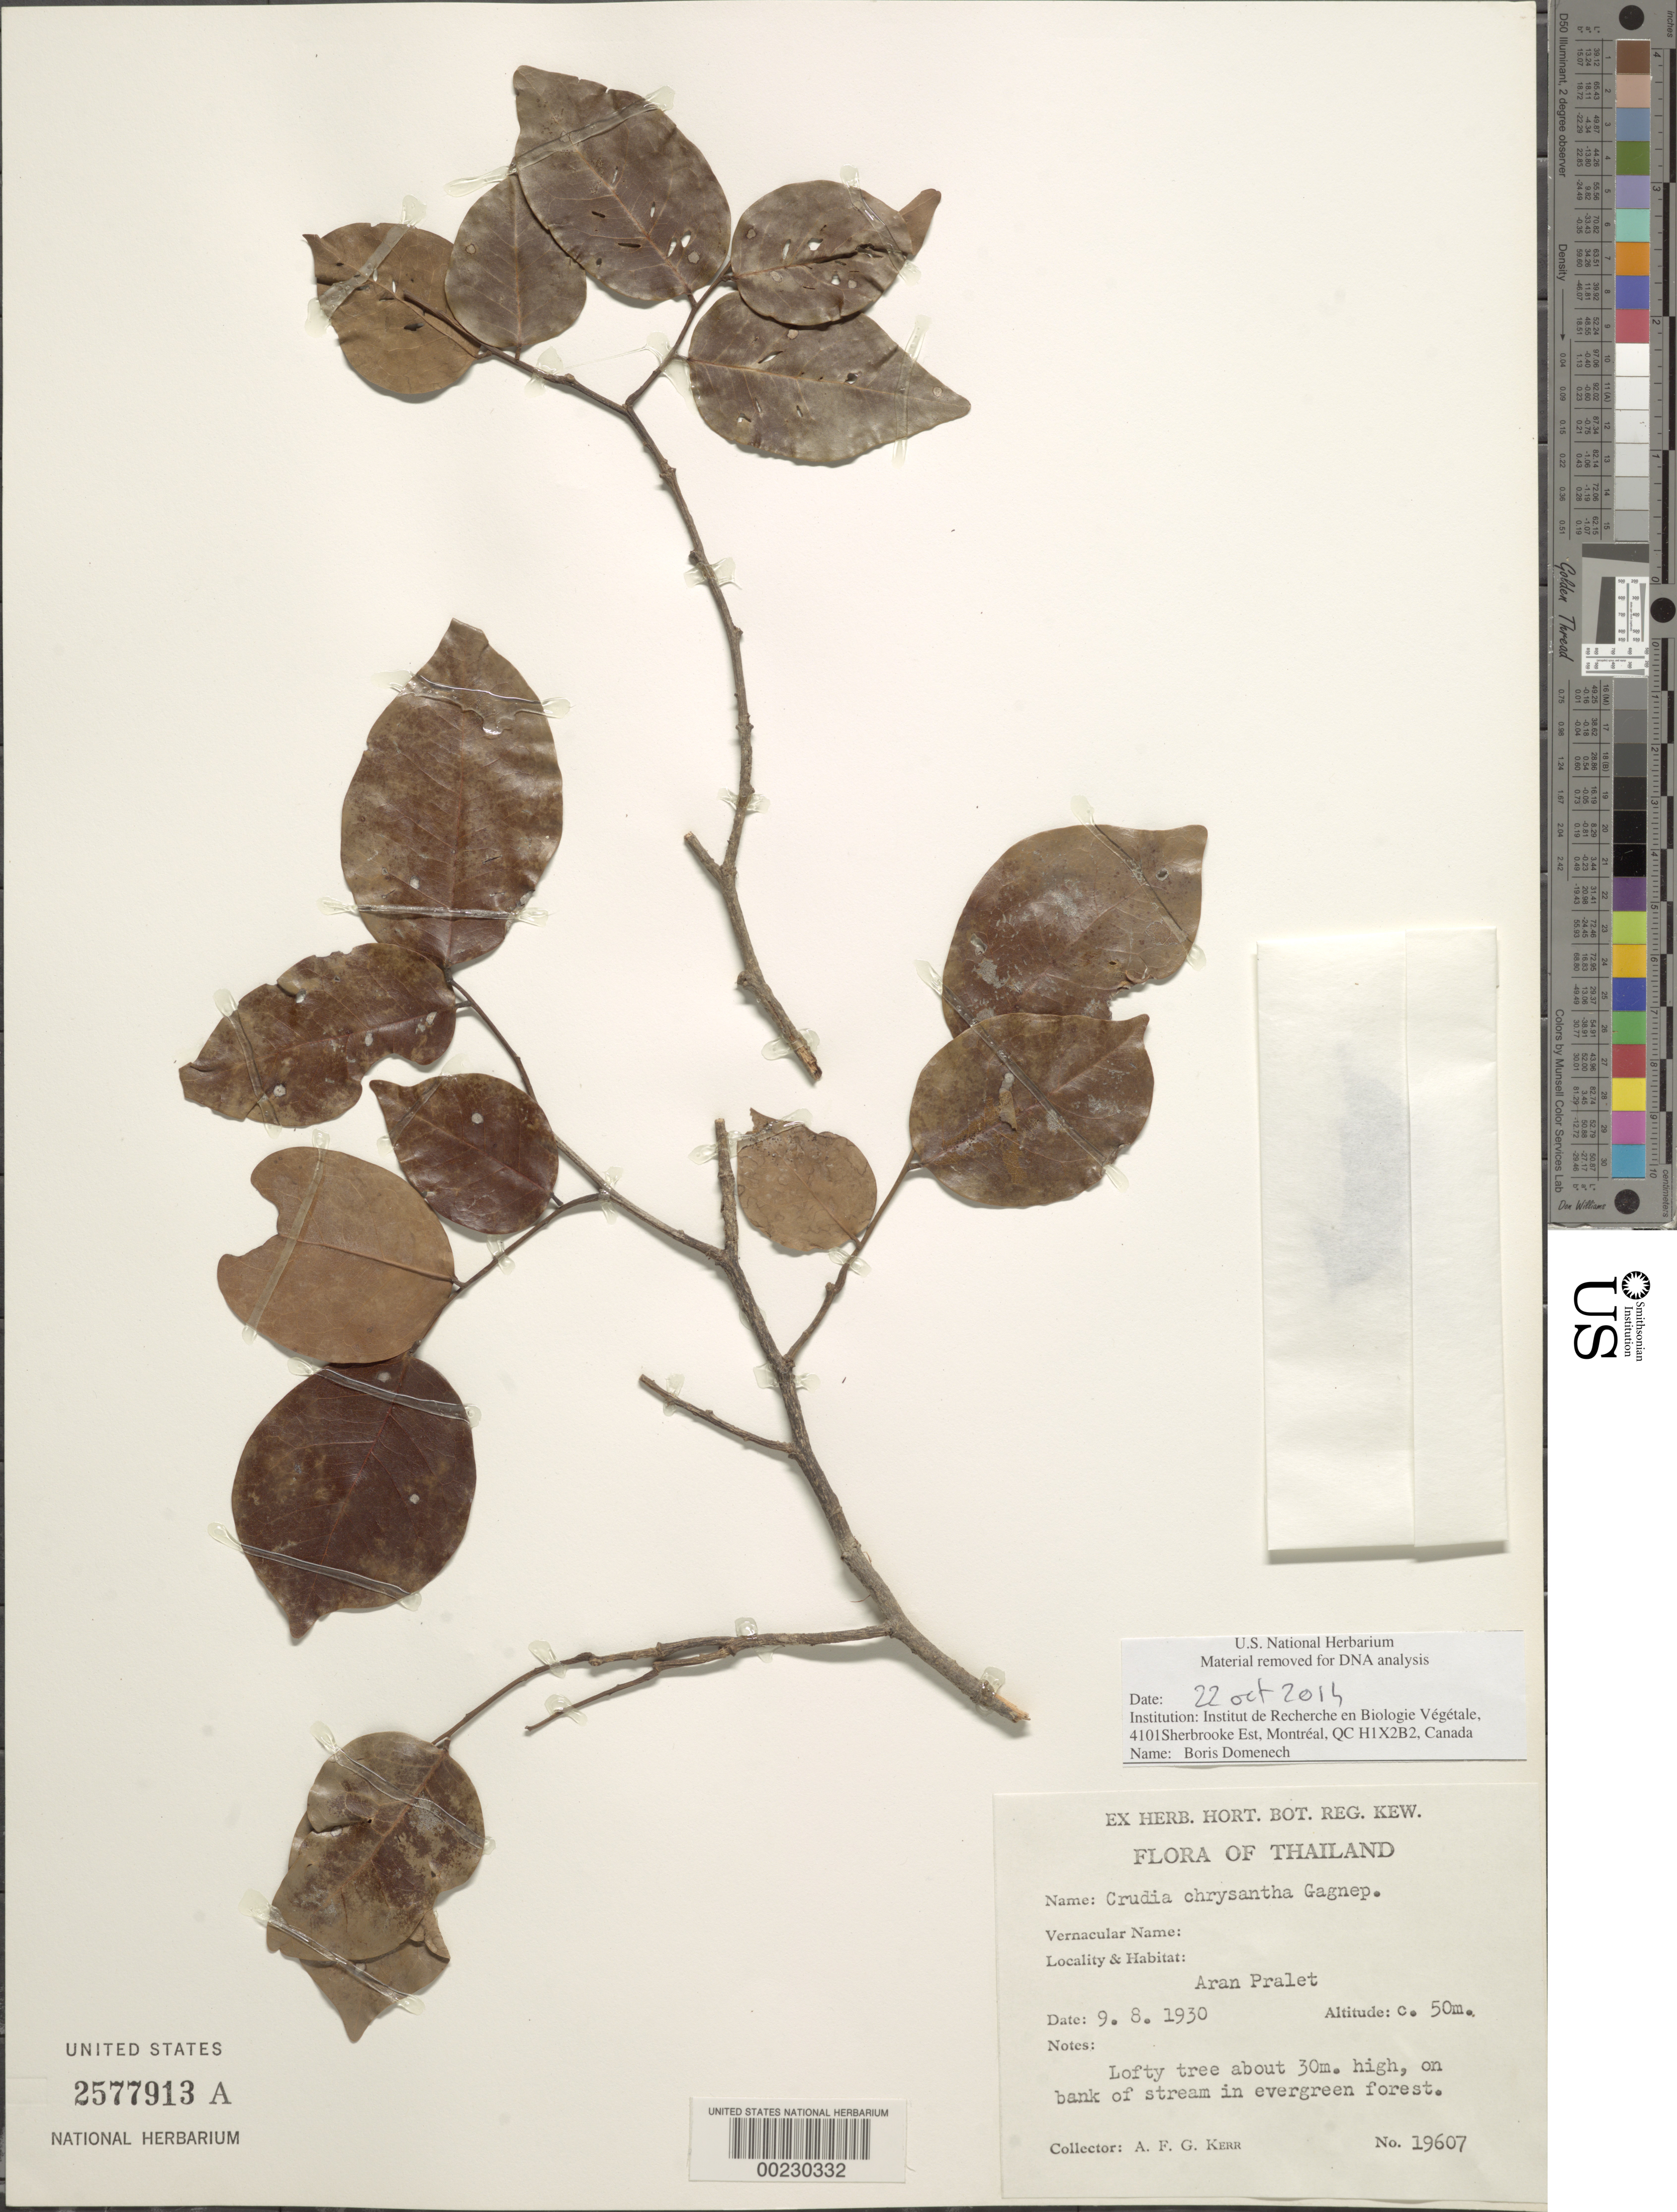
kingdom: Plantae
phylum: Tracheophyta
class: Magnoliopsida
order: Fabales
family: Fabaceae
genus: Crudia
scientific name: Crudia chrysantha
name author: (Pierre) K. Schum.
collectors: A. F. G. Kerr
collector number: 19607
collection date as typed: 09 Aug 1930 to 08 Sep 1930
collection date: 1930-08-09/1930-09-08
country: Thailand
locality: Aran pralet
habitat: On bank of stream in evergreen forest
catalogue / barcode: US 2577913A